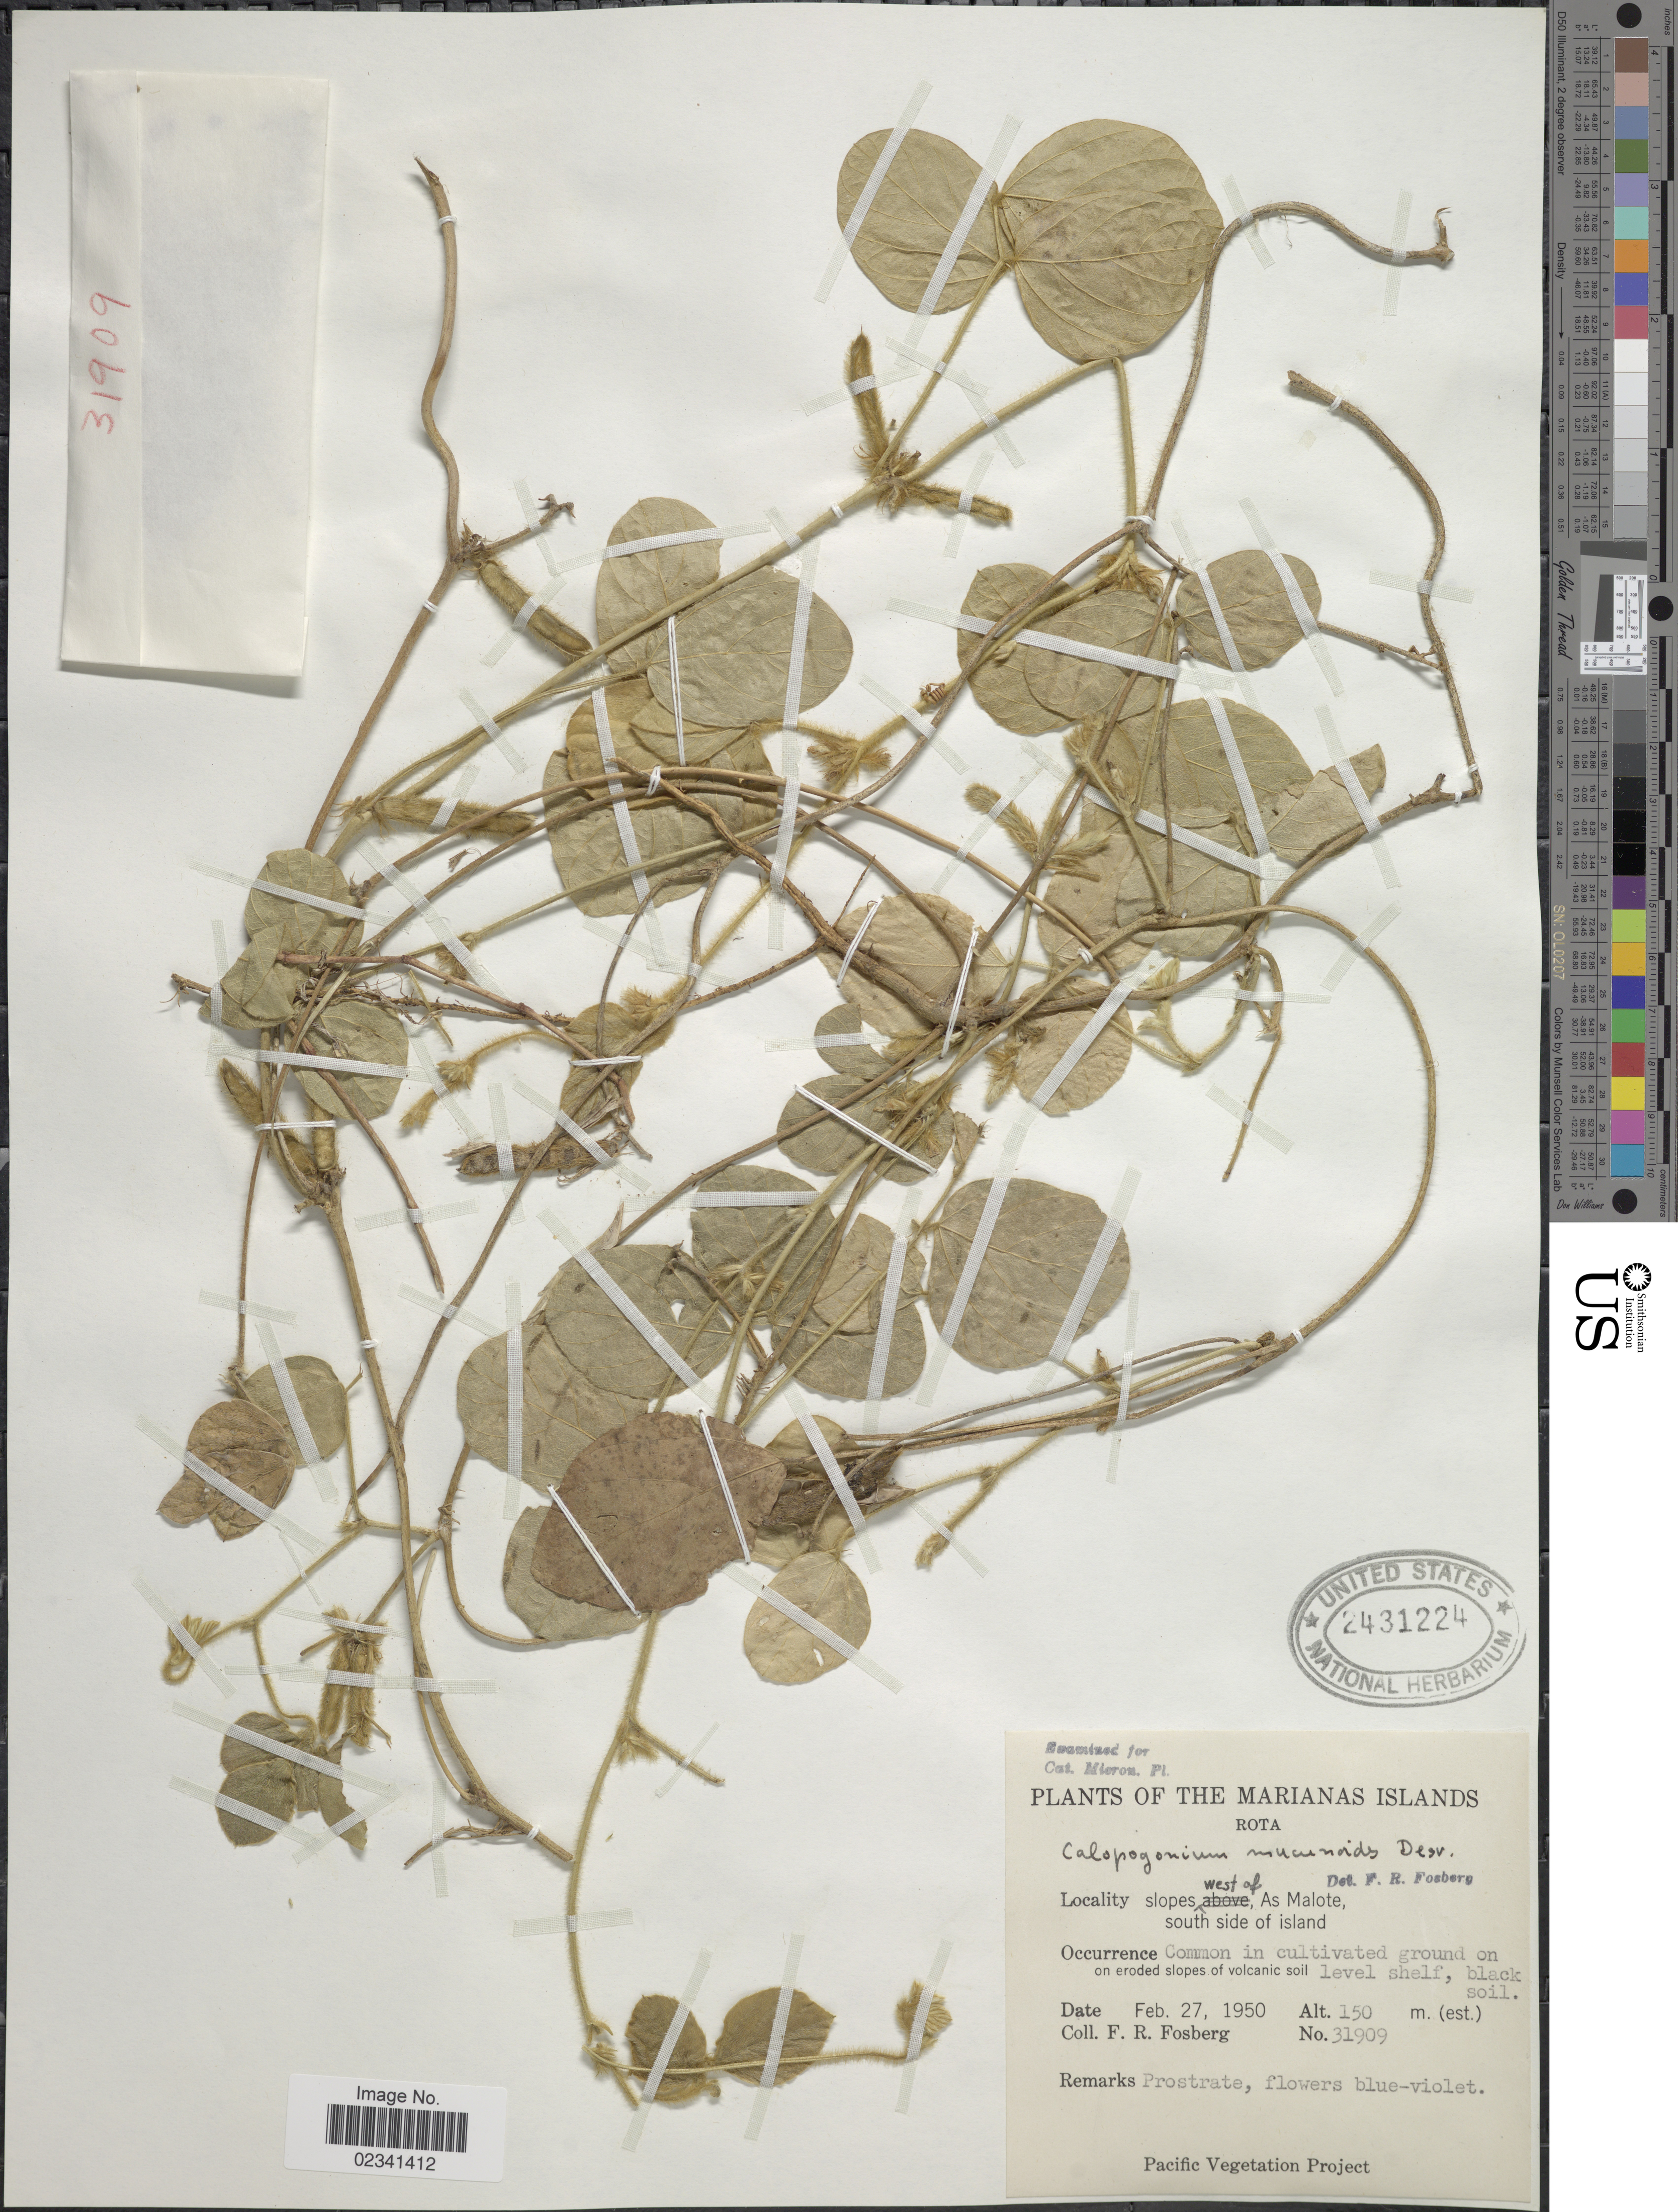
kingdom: Plantae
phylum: Tracheophyta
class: Magnoliopsida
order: Fabales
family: Fabaceae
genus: Calopogonium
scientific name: Calopogonium mucunoides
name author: Desv.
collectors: F. R. Fosberg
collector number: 31909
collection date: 1950-02-27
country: Northern Mariana Islands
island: Rota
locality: Rota, slopes south side of island, west of Malote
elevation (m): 150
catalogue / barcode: US 2431224